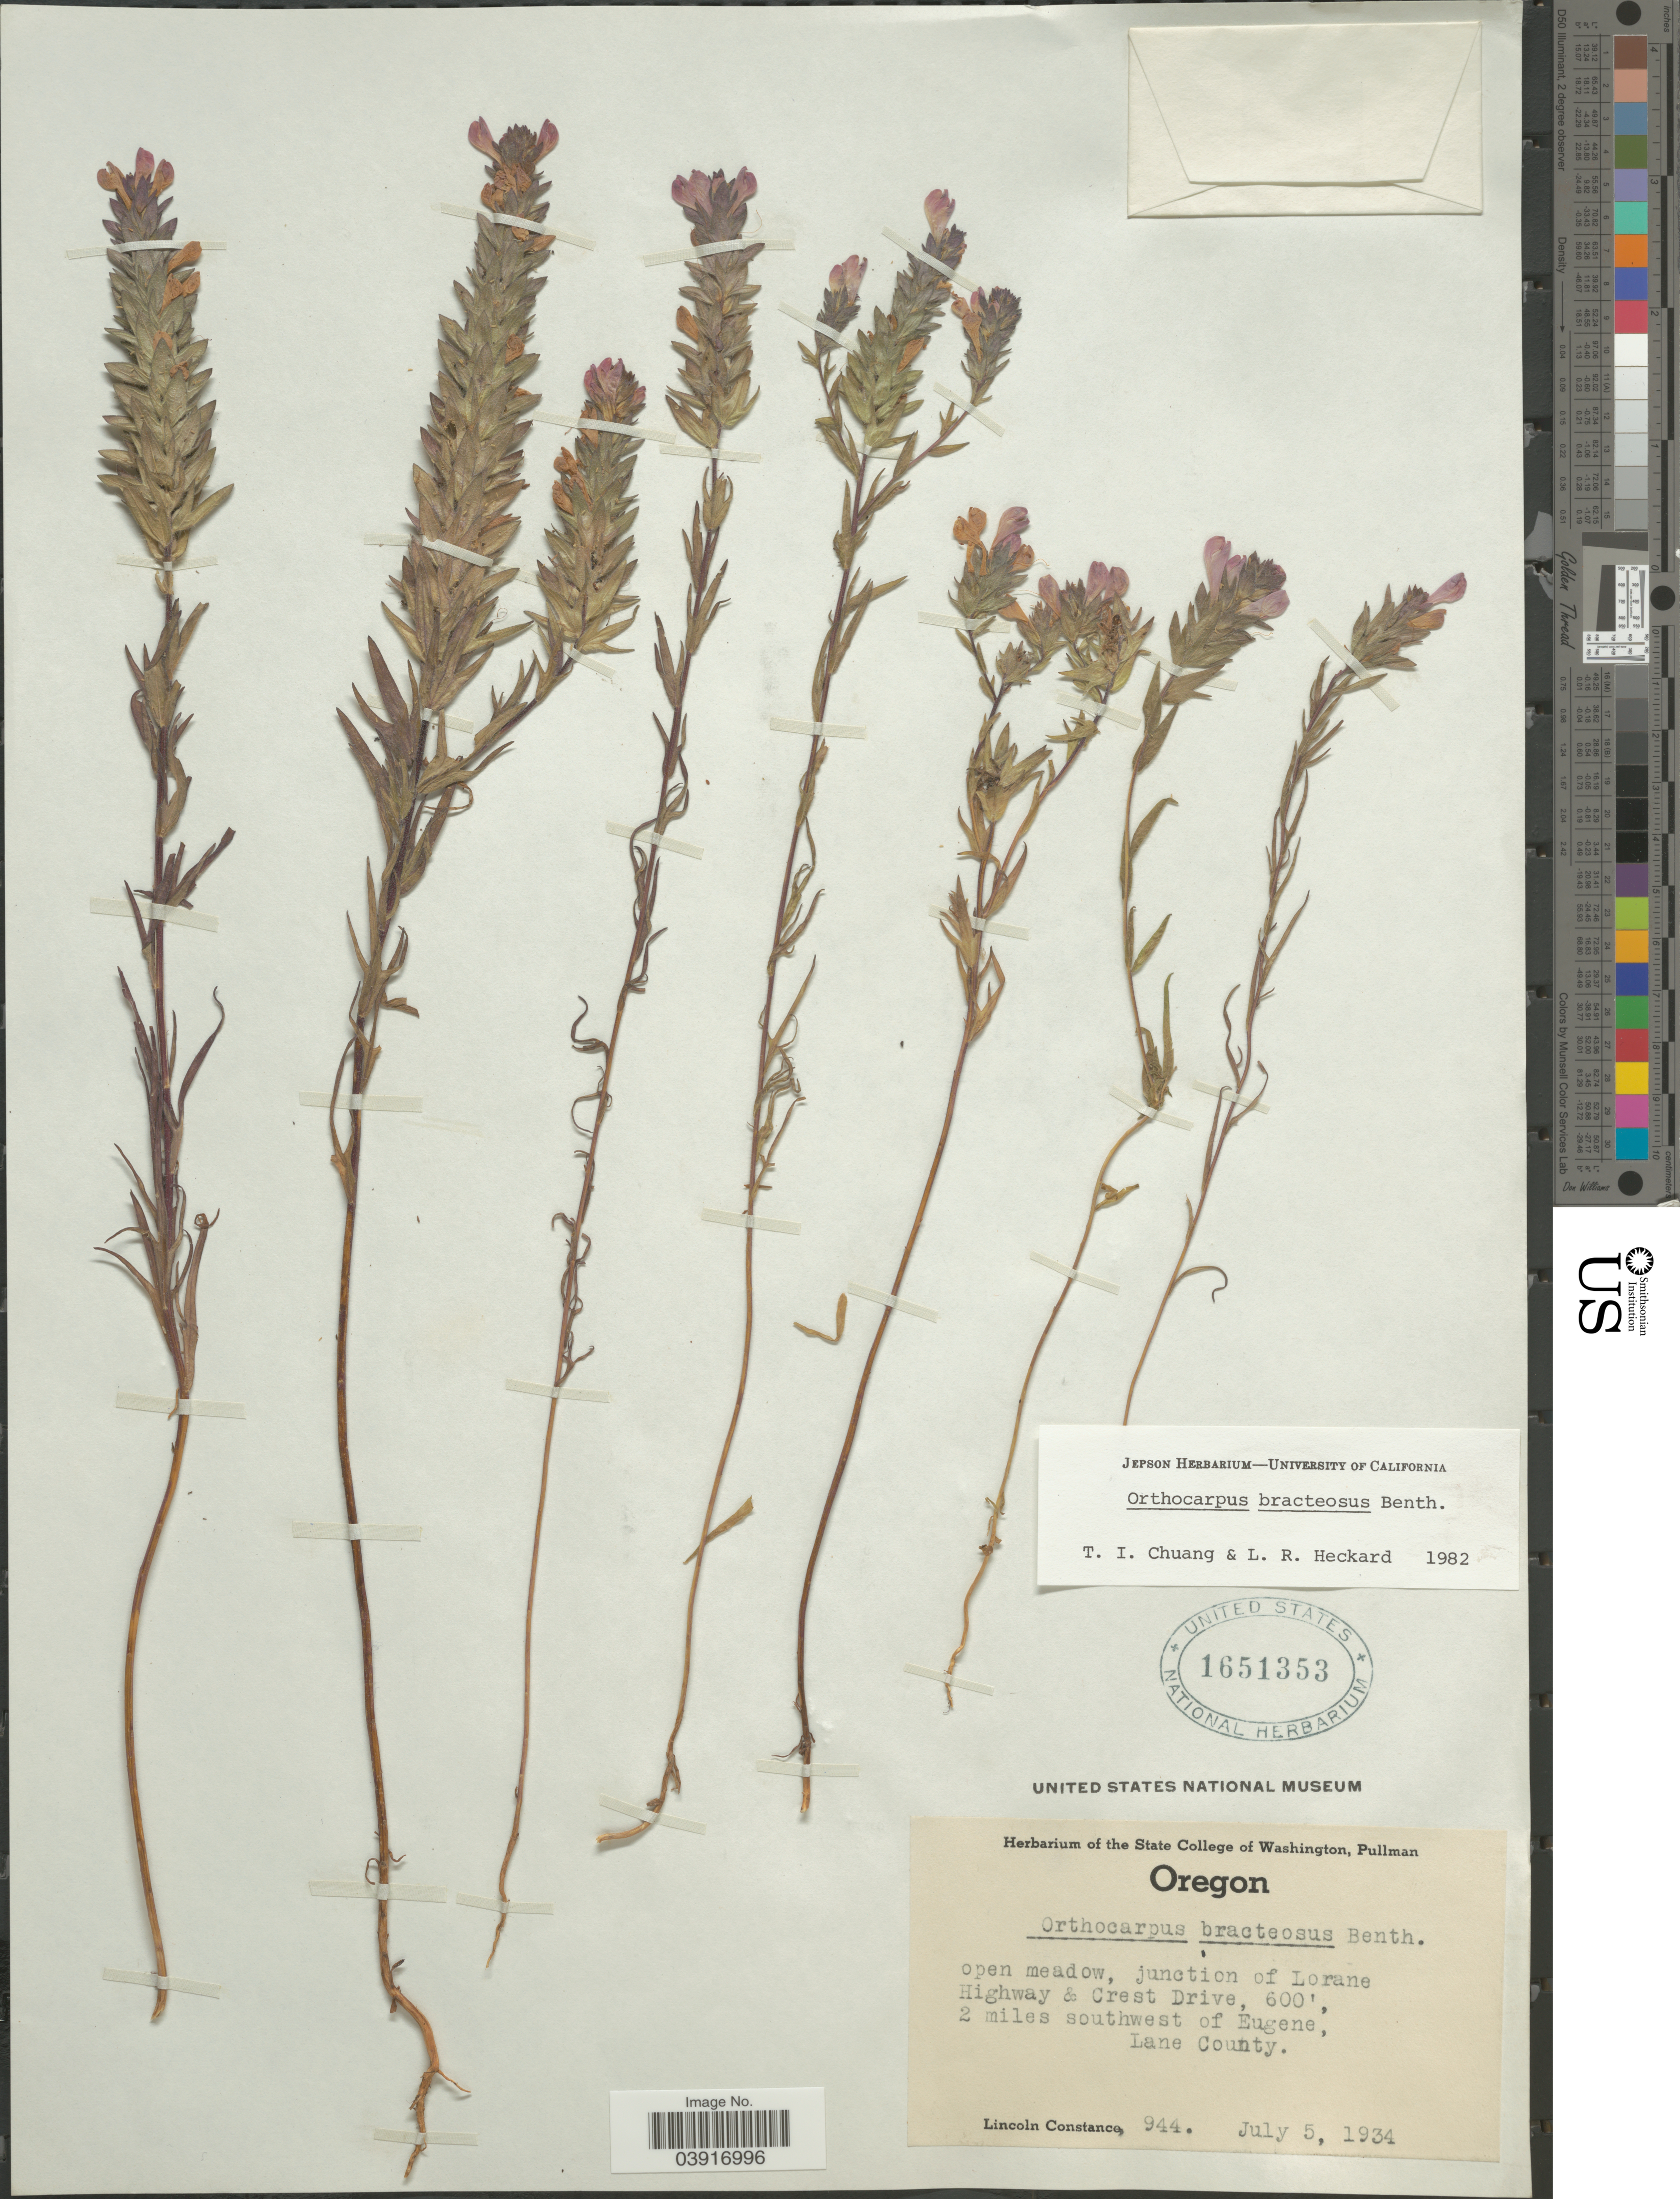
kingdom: Plantae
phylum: Tracheophyta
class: Magnoliopsida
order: Lamiales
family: Orobanchaceae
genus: Orthocarpus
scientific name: Orthocarpus bracteosus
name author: Benth.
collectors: L. Constance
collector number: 944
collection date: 1934-07-05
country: United States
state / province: Oregon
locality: Junction of Lorane Highway & Crest Drive, 2 miles southwest of Eugene, Lane County.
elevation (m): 183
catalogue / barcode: US 1651353